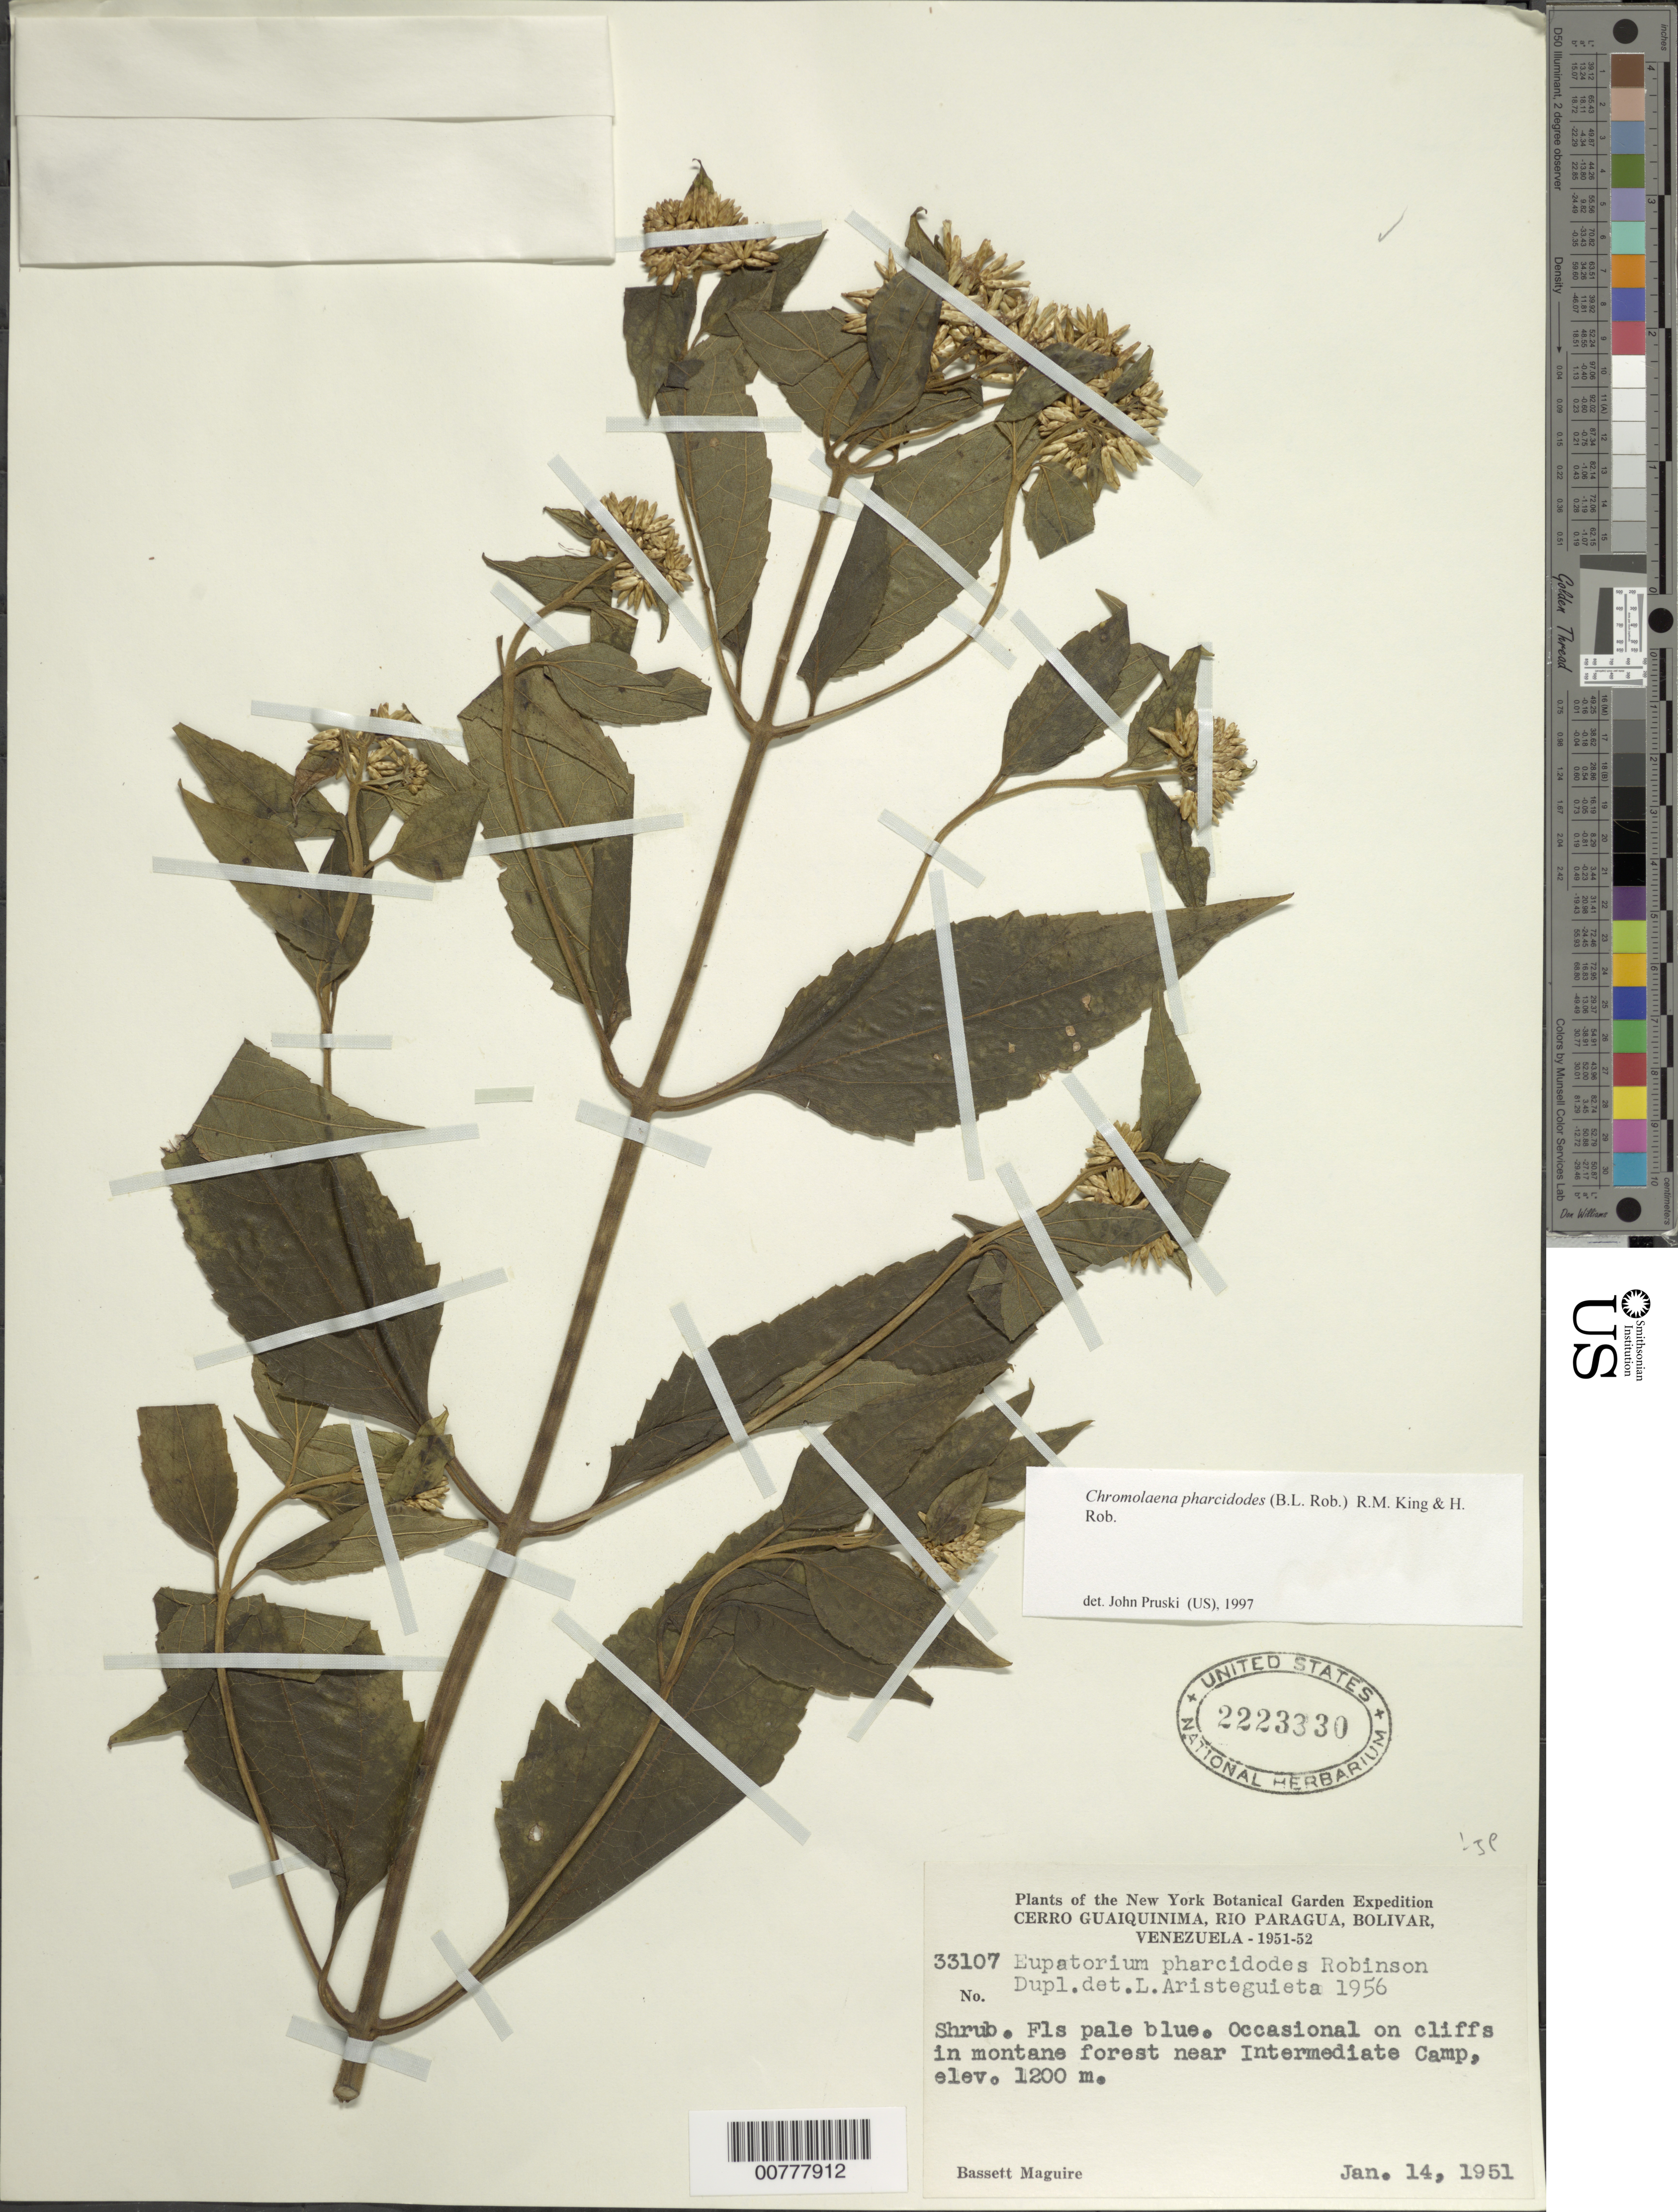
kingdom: Plantae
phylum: Tracheophyta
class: Magnoliopsida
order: Asterales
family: Asteraceae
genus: Chromolaena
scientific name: Chromolaena pharcidodes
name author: (B.L. Rob.) R.M. King & H. Rob.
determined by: Pruski, J. F.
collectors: B. Maguire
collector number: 33107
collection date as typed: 14-Jan-51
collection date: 1951-01-14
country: Venezuela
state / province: Bolívar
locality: Cerro Guaiquinima, Río Paragua, Intermediate Camp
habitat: Cliffs in montane forest.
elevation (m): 1200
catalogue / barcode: US 2223330